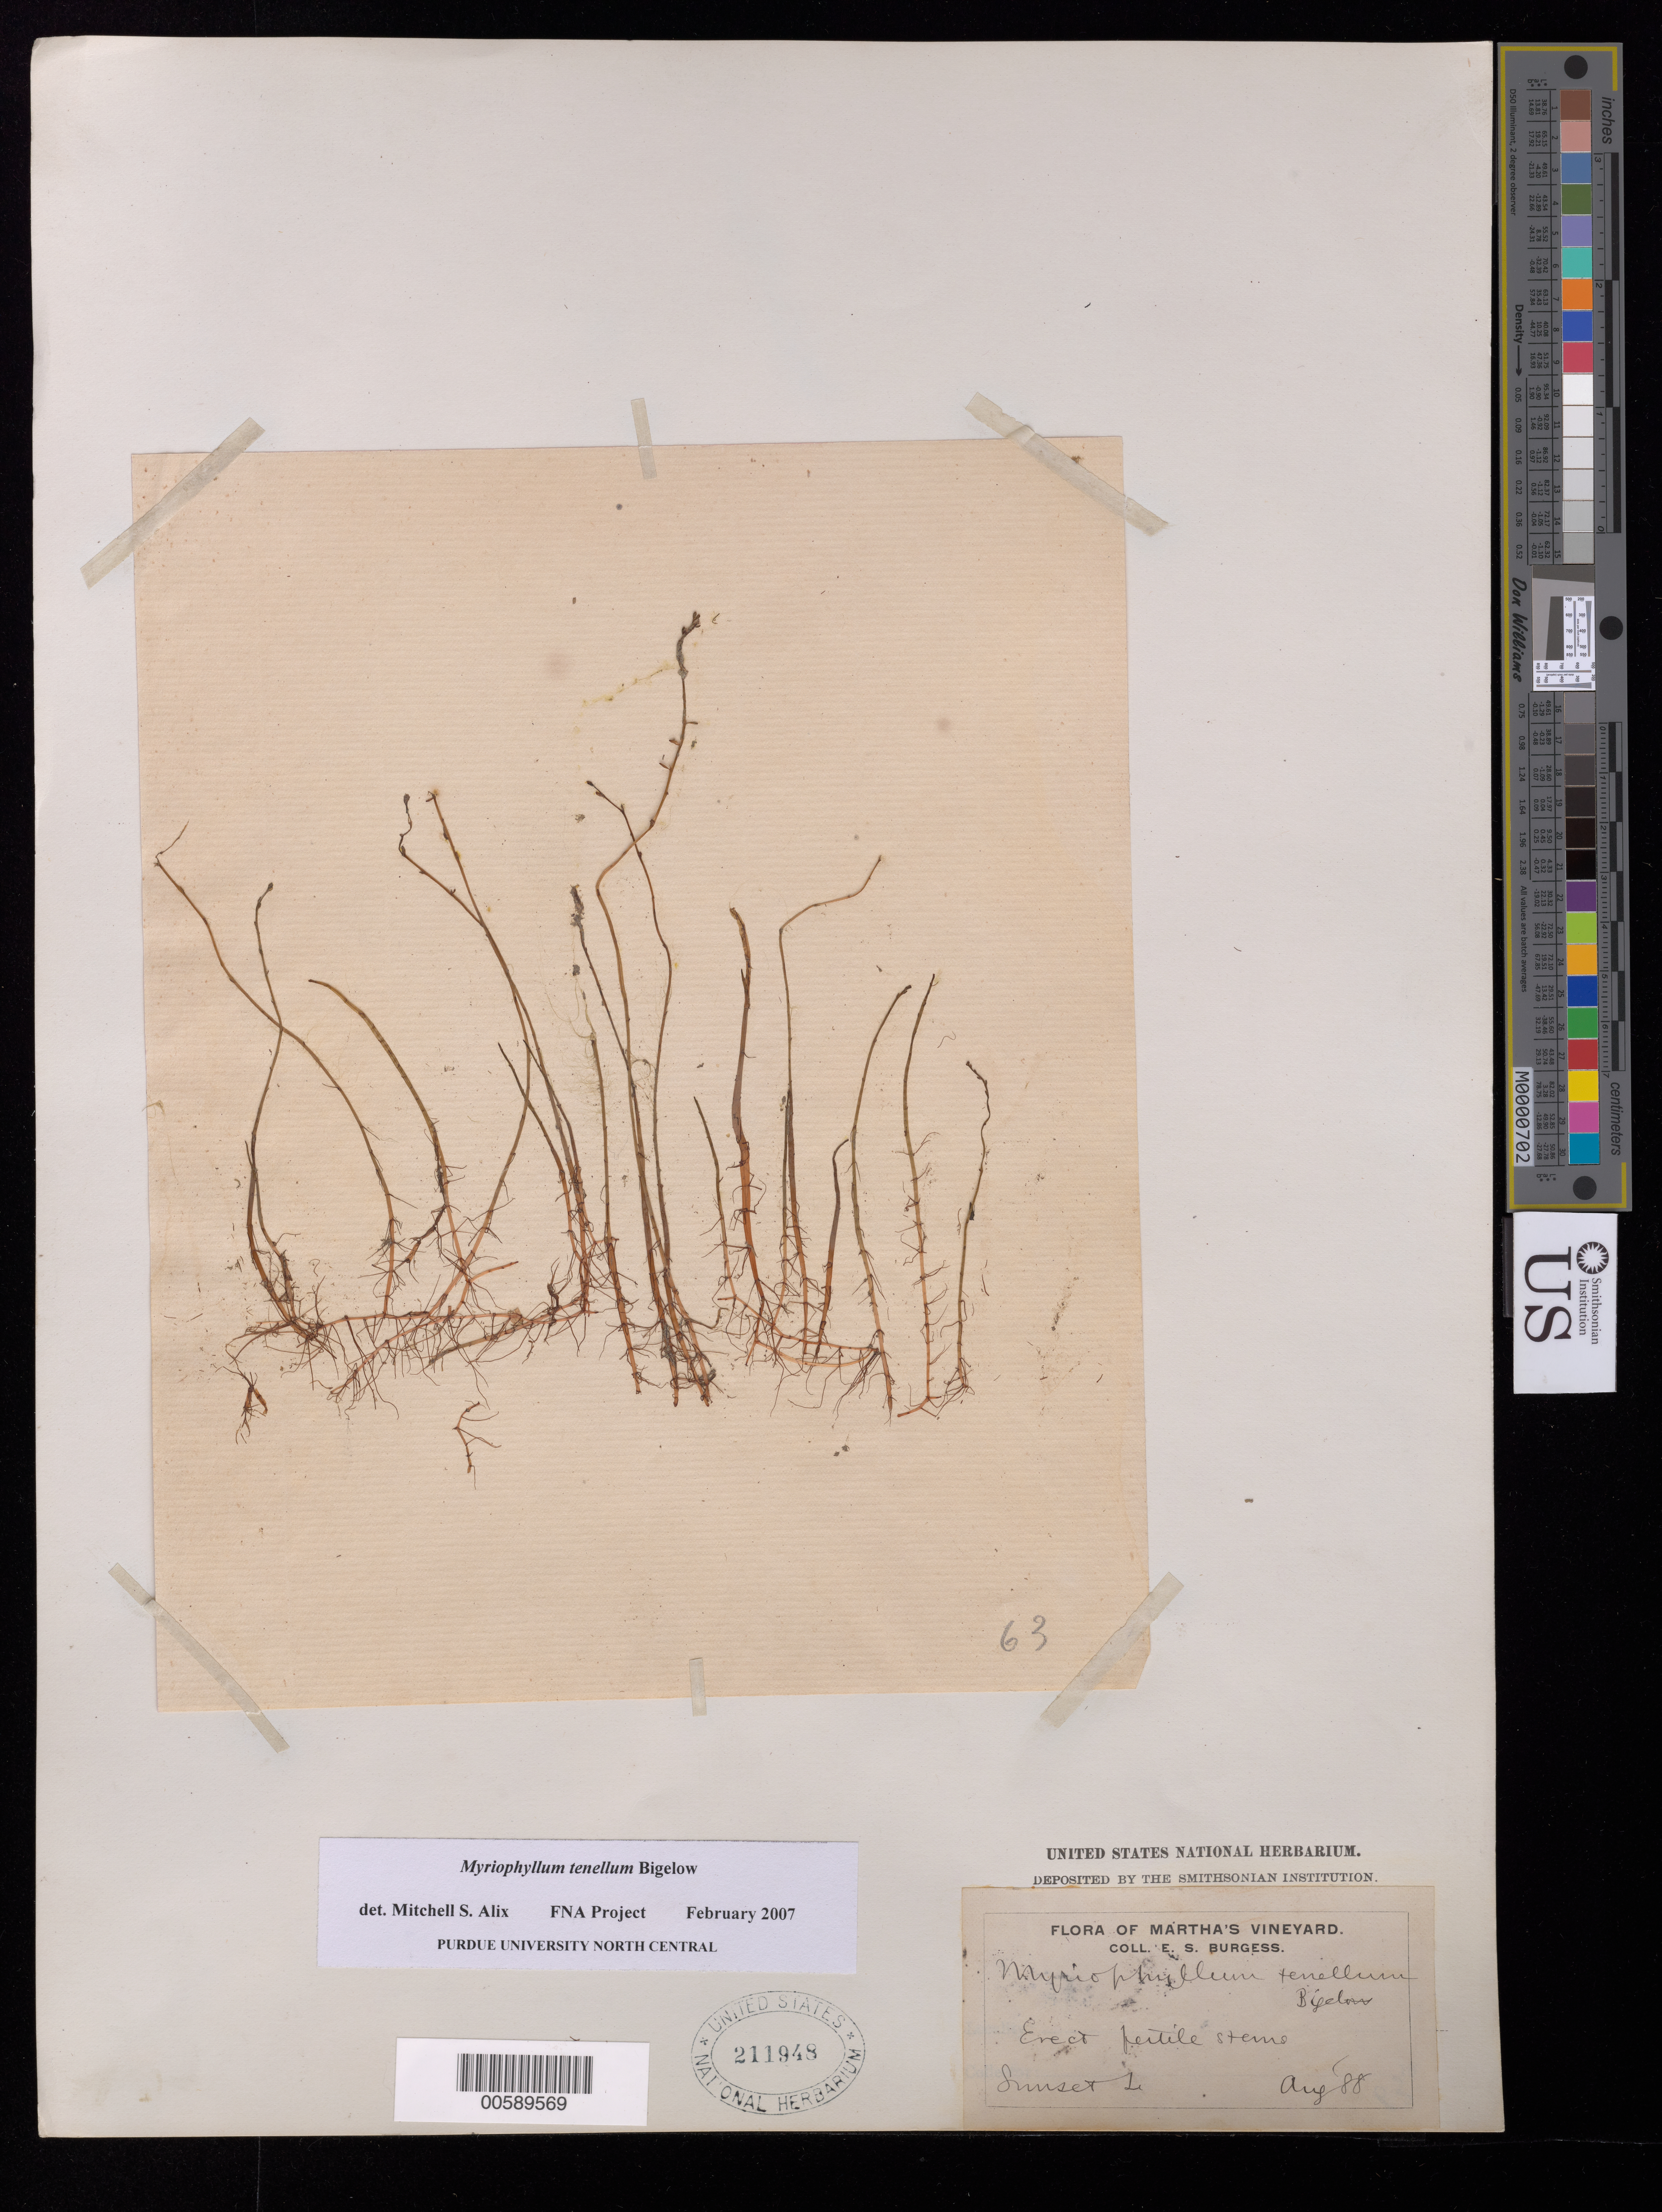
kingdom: Plantae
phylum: Tracheophyta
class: Magnoliopsida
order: Saxifragales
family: Haloragaceae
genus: Myriophyllum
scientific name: Myriophyllum tenellum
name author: Bigelow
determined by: Alix, M. S.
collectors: E. Burgess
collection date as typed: Aug 1888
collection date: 1888-08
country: United States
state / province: Massachusetts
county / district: Dukes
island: Martha's Vineyard Island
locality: Sunset Lake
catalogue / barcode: US 211948